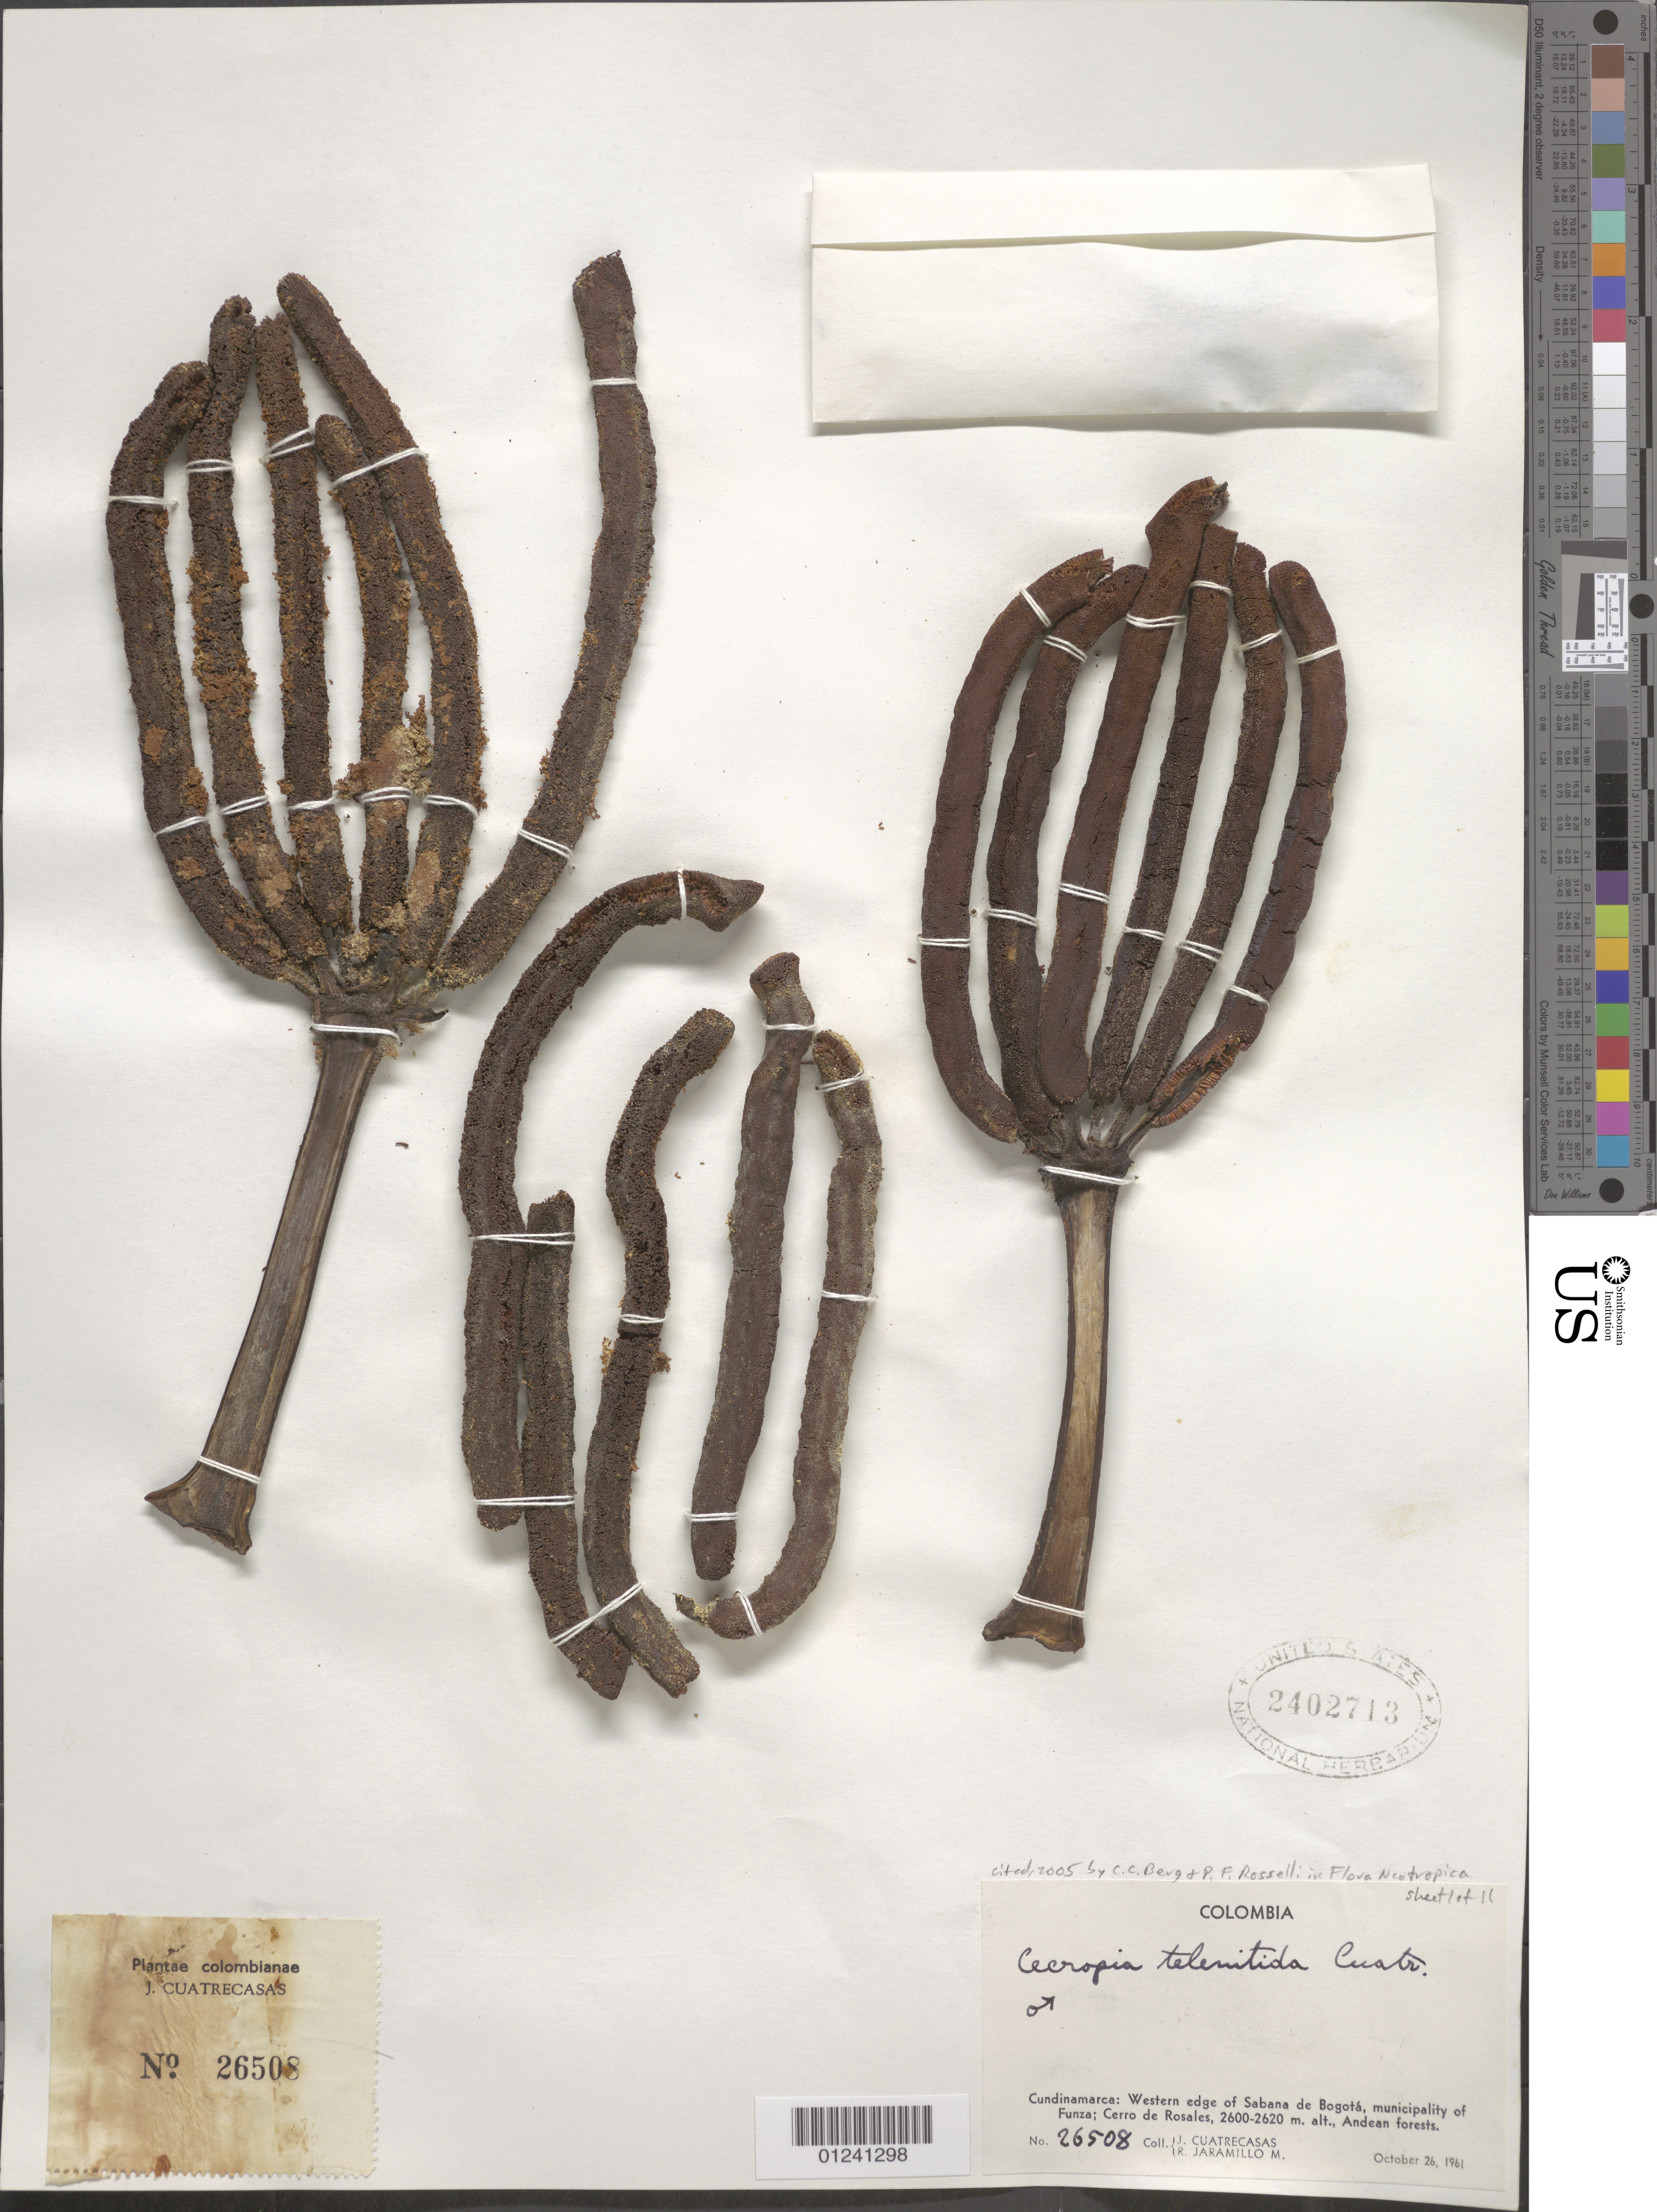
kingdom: Plantae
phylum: Tracheophyta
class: Magnoliopsida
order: Rosales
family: Urticaceae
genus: Cecropia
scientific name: Cecropia telenitida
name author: Cuatrec.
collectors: J. Cuatrecasas & R. Jaramillo M.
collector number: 26508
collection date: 1961-10-26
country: Colombia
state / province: Cundinamarca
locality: Western edge of Sabana de Bogota, municpality of Funza; Cerro de Rosales; Andean Forests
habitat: Andean forests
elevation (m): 2600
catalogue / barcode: US 2402713